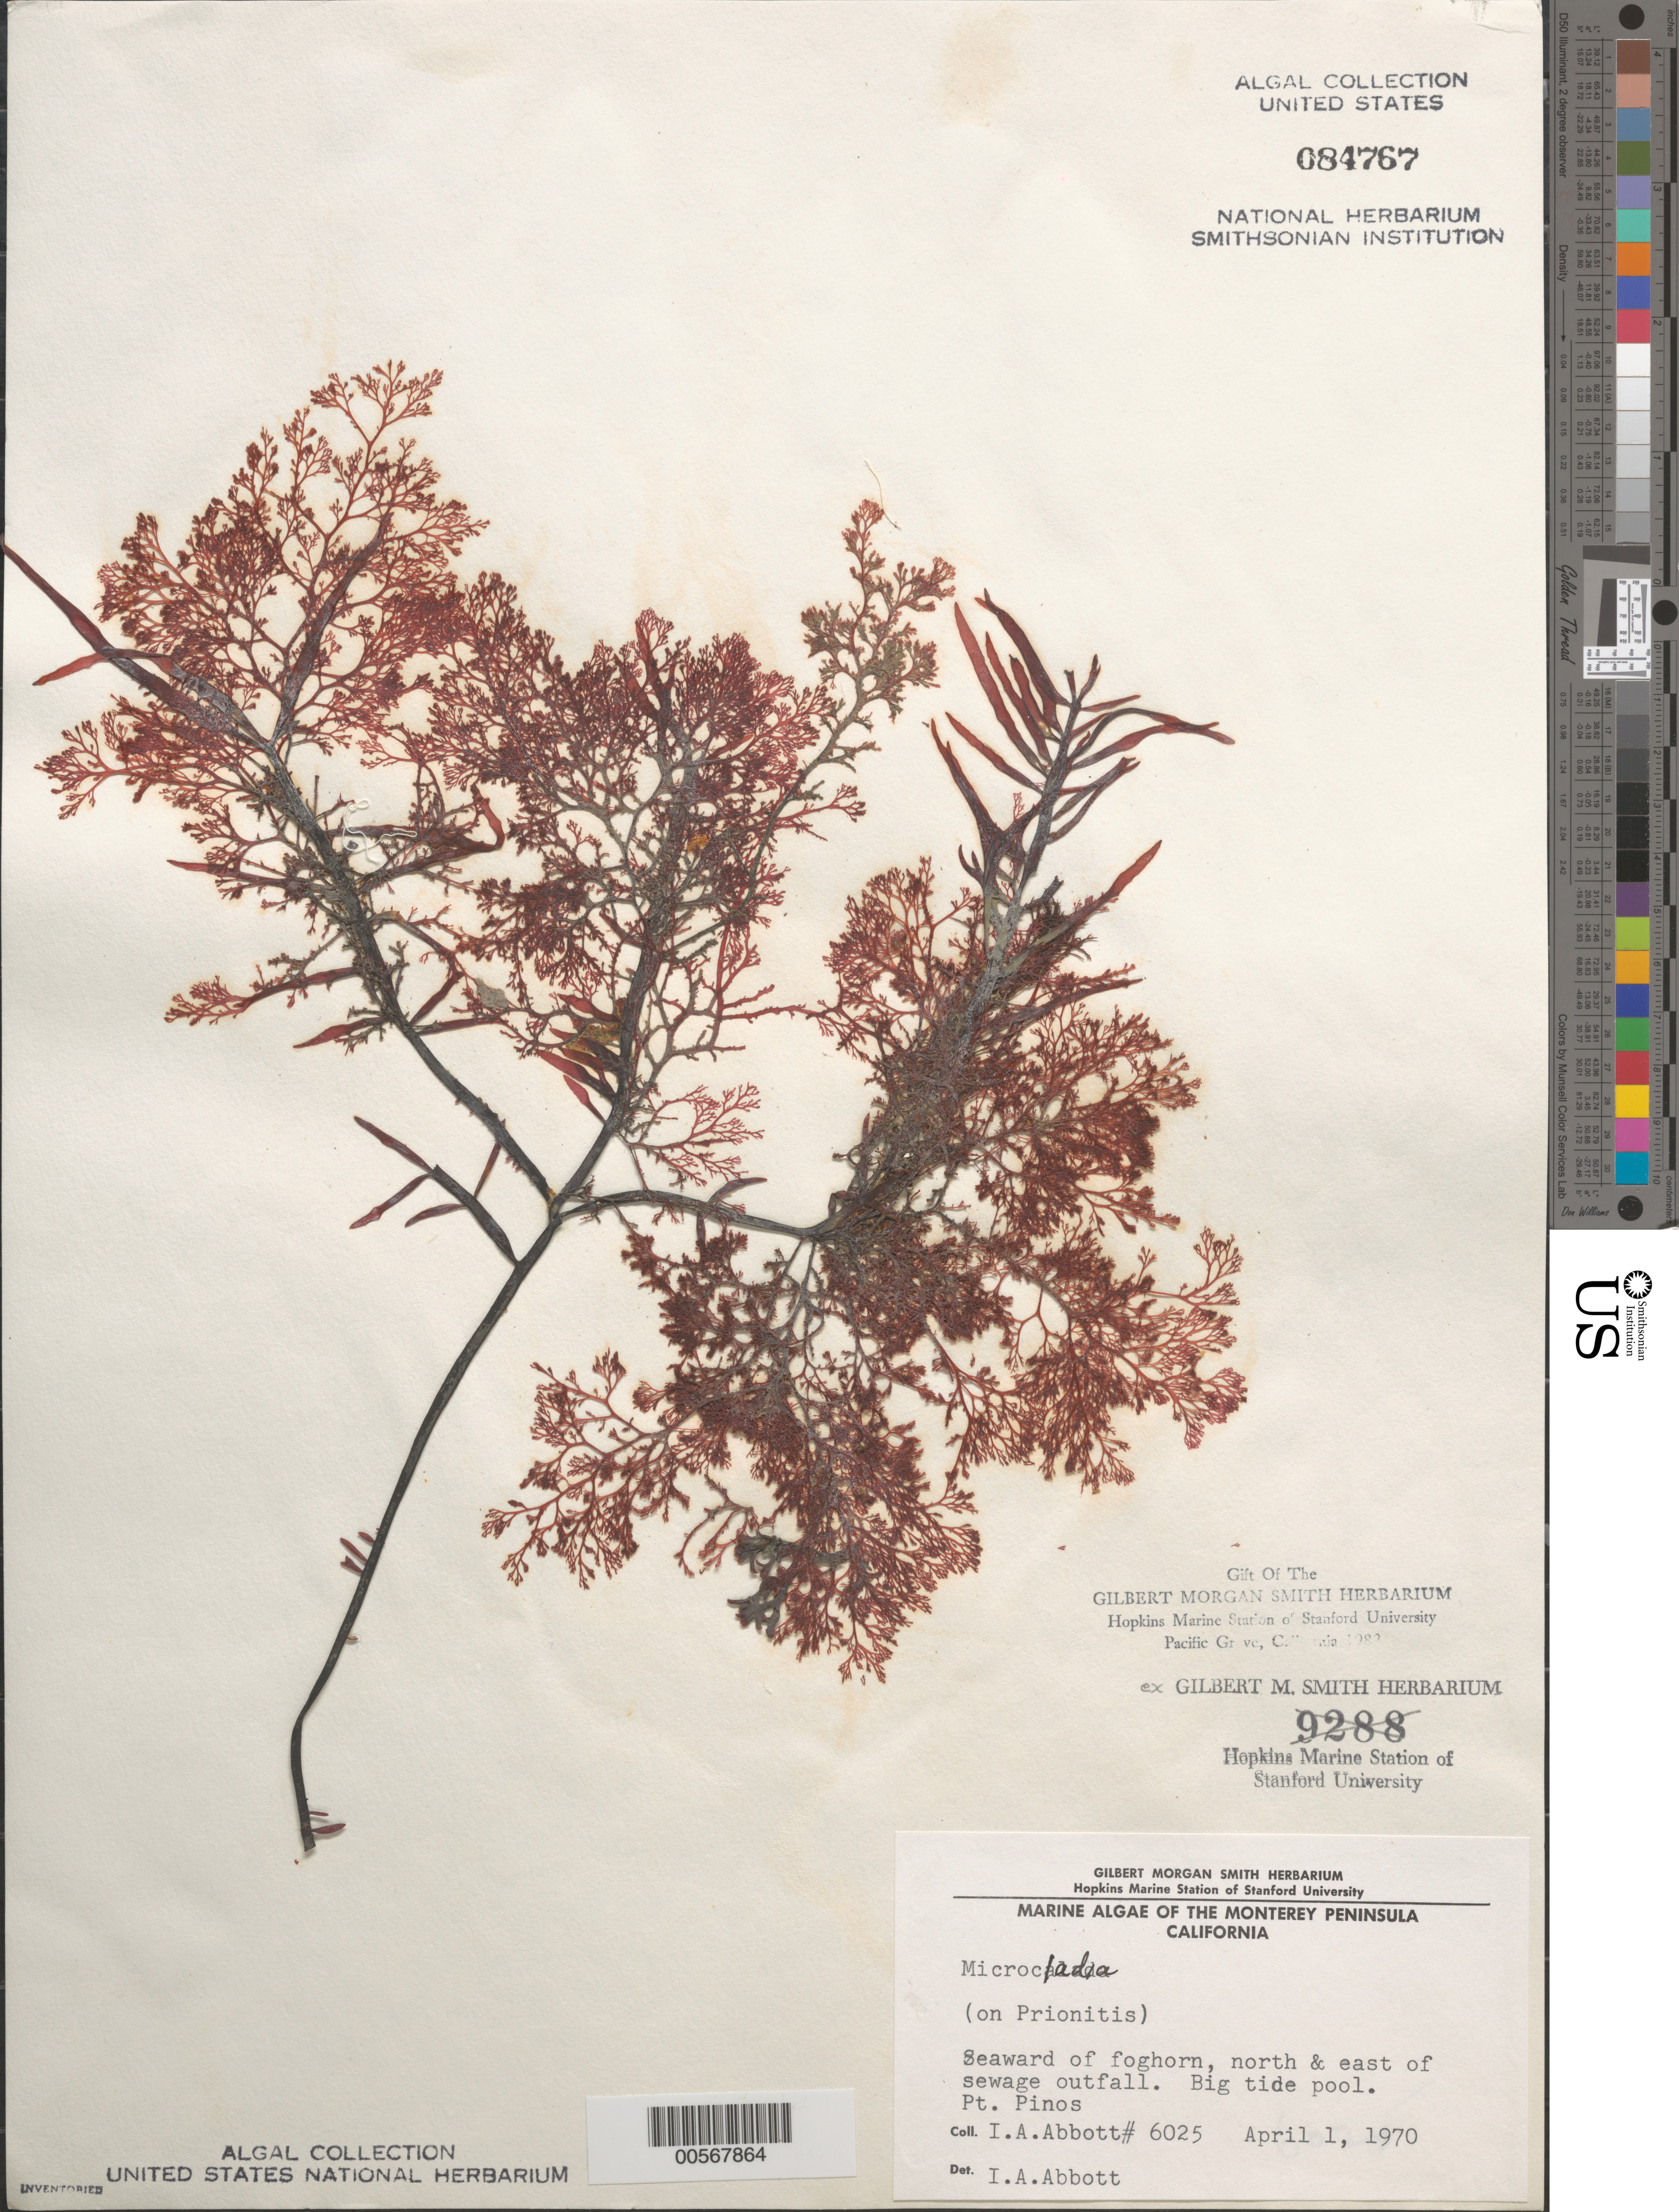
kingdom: Plantae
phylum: Rhodophyta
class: Florideophyceae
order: Ceramiales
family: Ceramiaceae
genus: Microcladia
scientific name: Microcladia sp.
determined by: Abbott, Isabella A.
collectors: I. A. Abbott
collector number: IAA 6025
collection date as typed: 01 Apr 1970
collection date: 1970-04-01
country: United States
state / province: California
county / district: Monterey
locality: Point Pinos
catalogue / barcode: US 84767